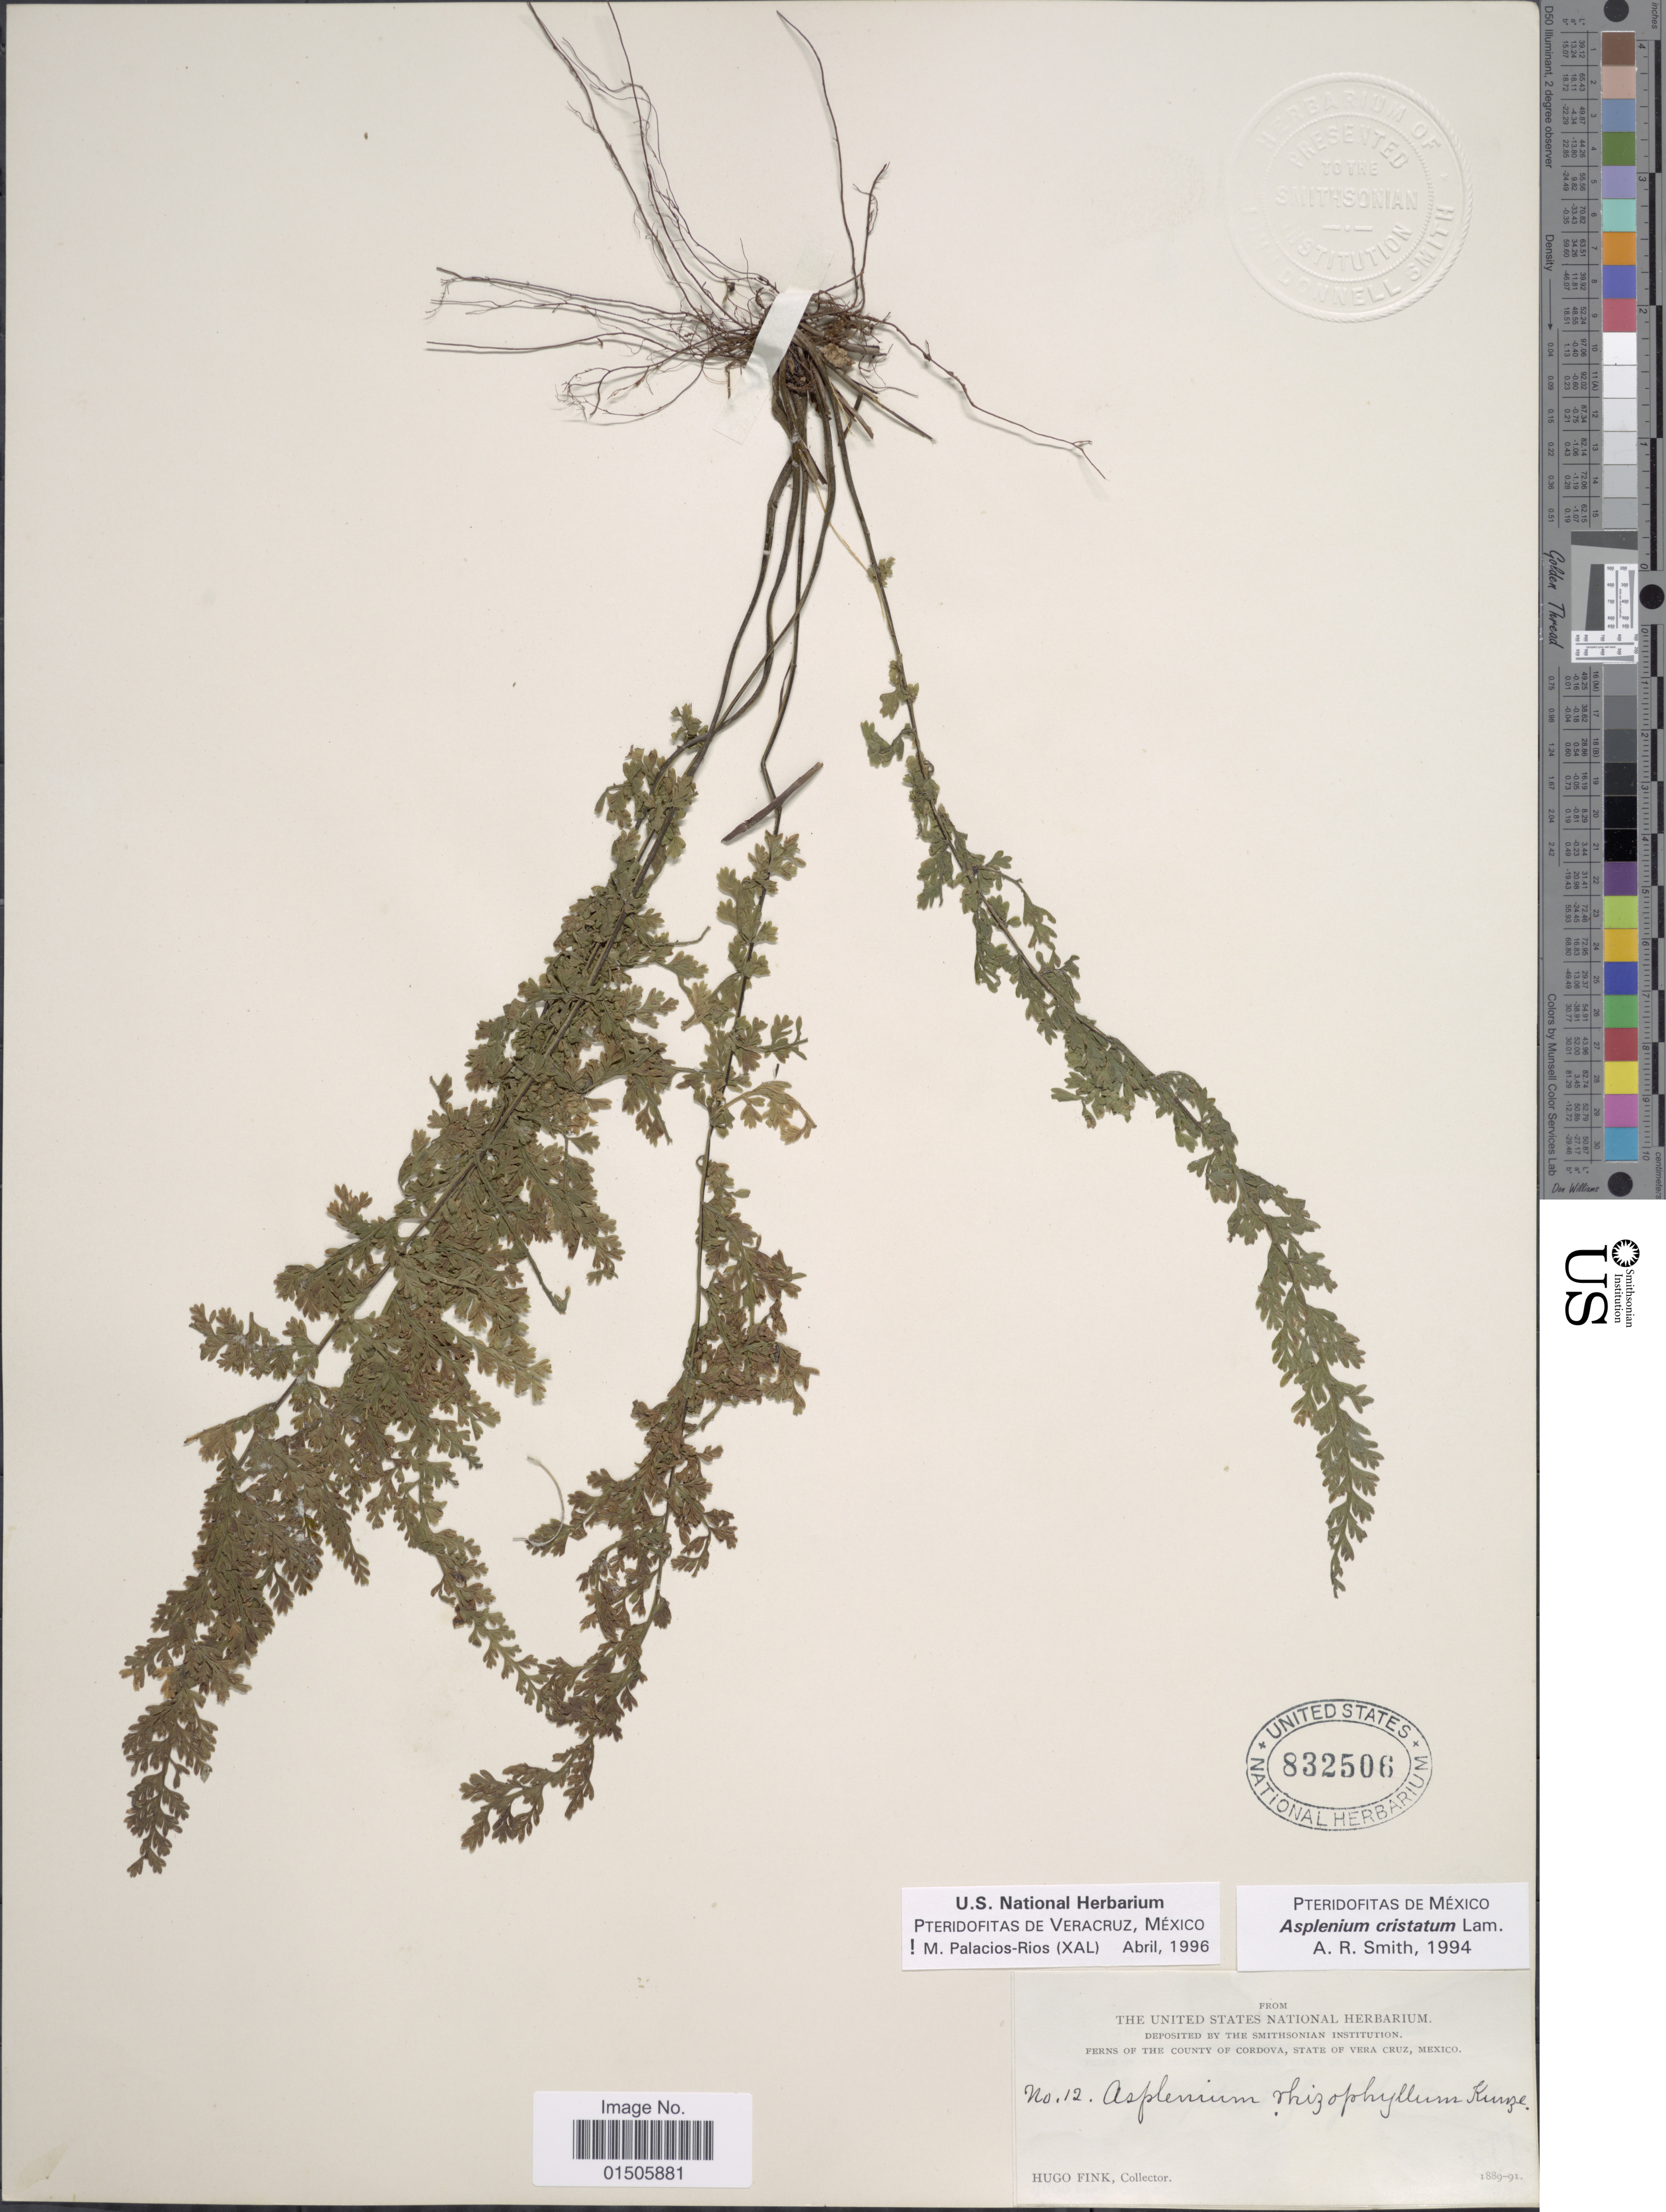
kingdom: Plantae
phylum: Tracheophyta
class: Polypodiopsida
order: Polypodiales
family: Aspleniaceae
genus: Asplenium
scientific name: Asplenium cristatum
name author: Lam.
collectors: H. Fink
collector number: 12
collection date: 1889/1897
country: Mexico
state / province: Veracruz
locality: Ferns of the County of Cordova, State of Vera Cruz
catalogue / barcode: US 832506